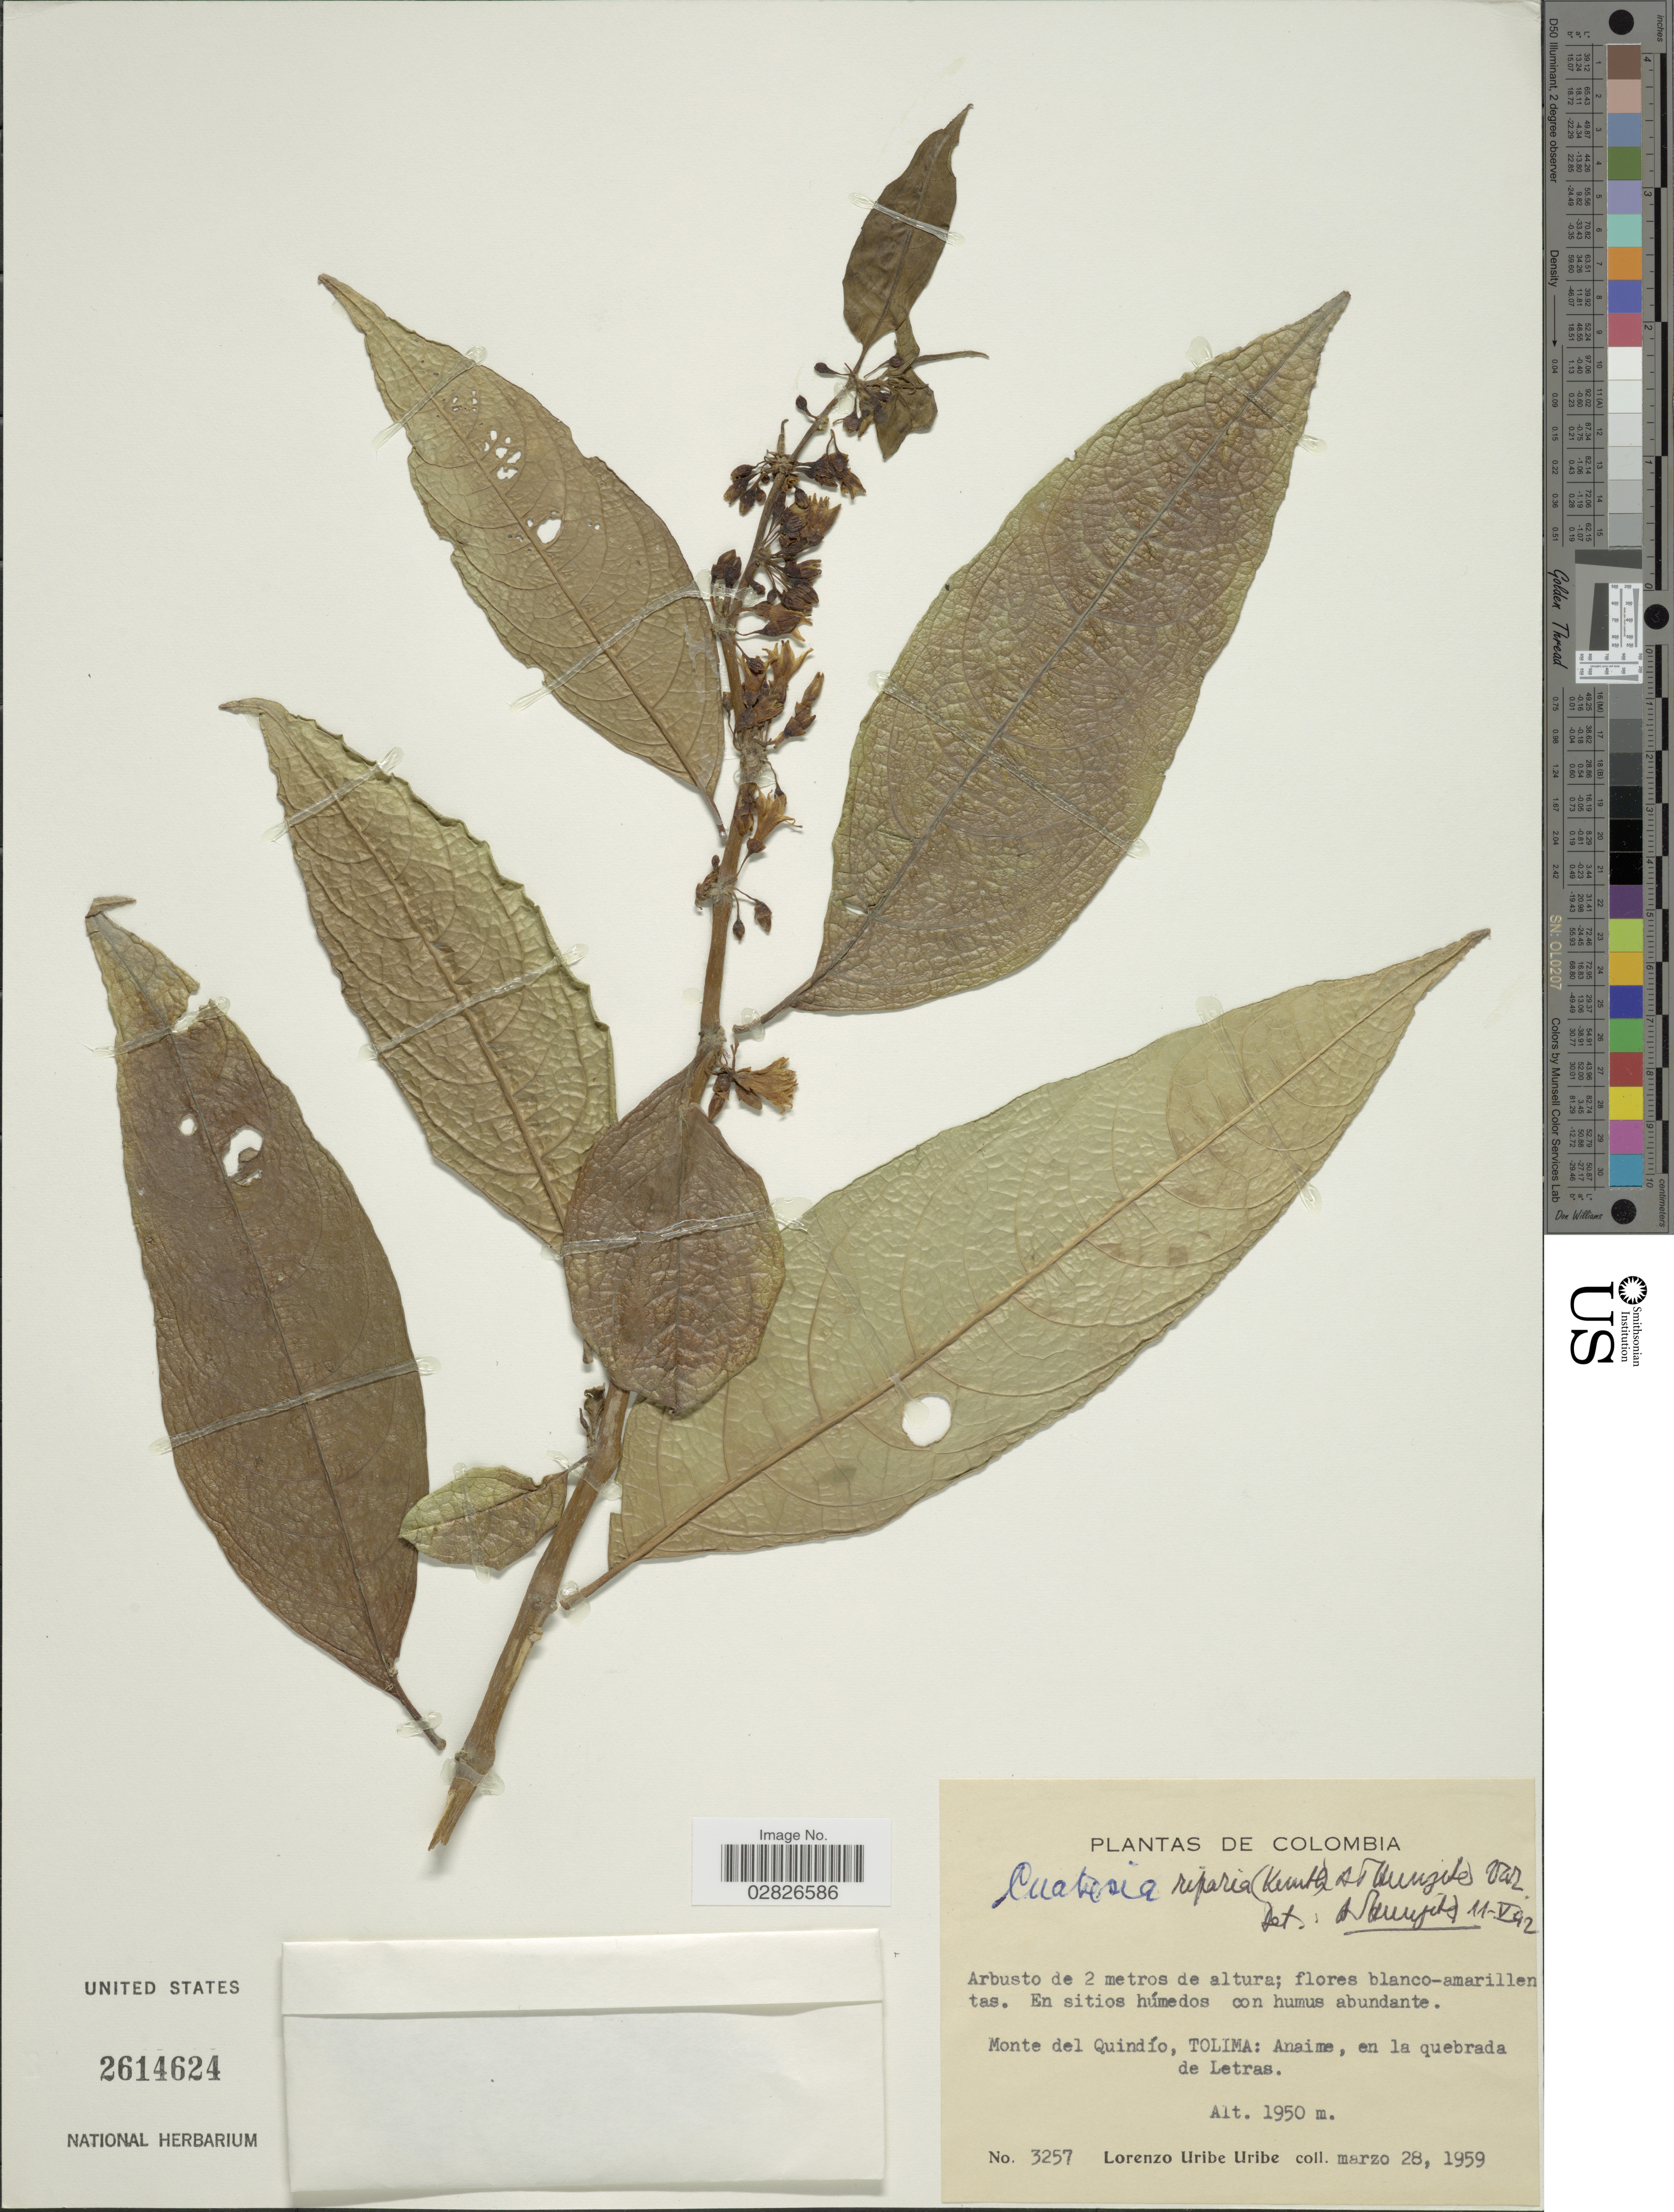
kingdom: Plantae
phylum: Tracheophyta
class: Magnoliopsida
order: Solanales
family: Solanaceae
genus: Cuatresia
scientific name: Cuatresia riparia var. riparia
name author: (Kunth) Hunz.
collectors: L. Uribe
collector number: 3257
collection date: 1959-03-28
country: Colombia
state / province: Tolima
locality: Monte del Quindío, Tolima, Anaime, en la quebrada de Letras.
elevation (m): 1950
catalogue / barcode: US 2614624